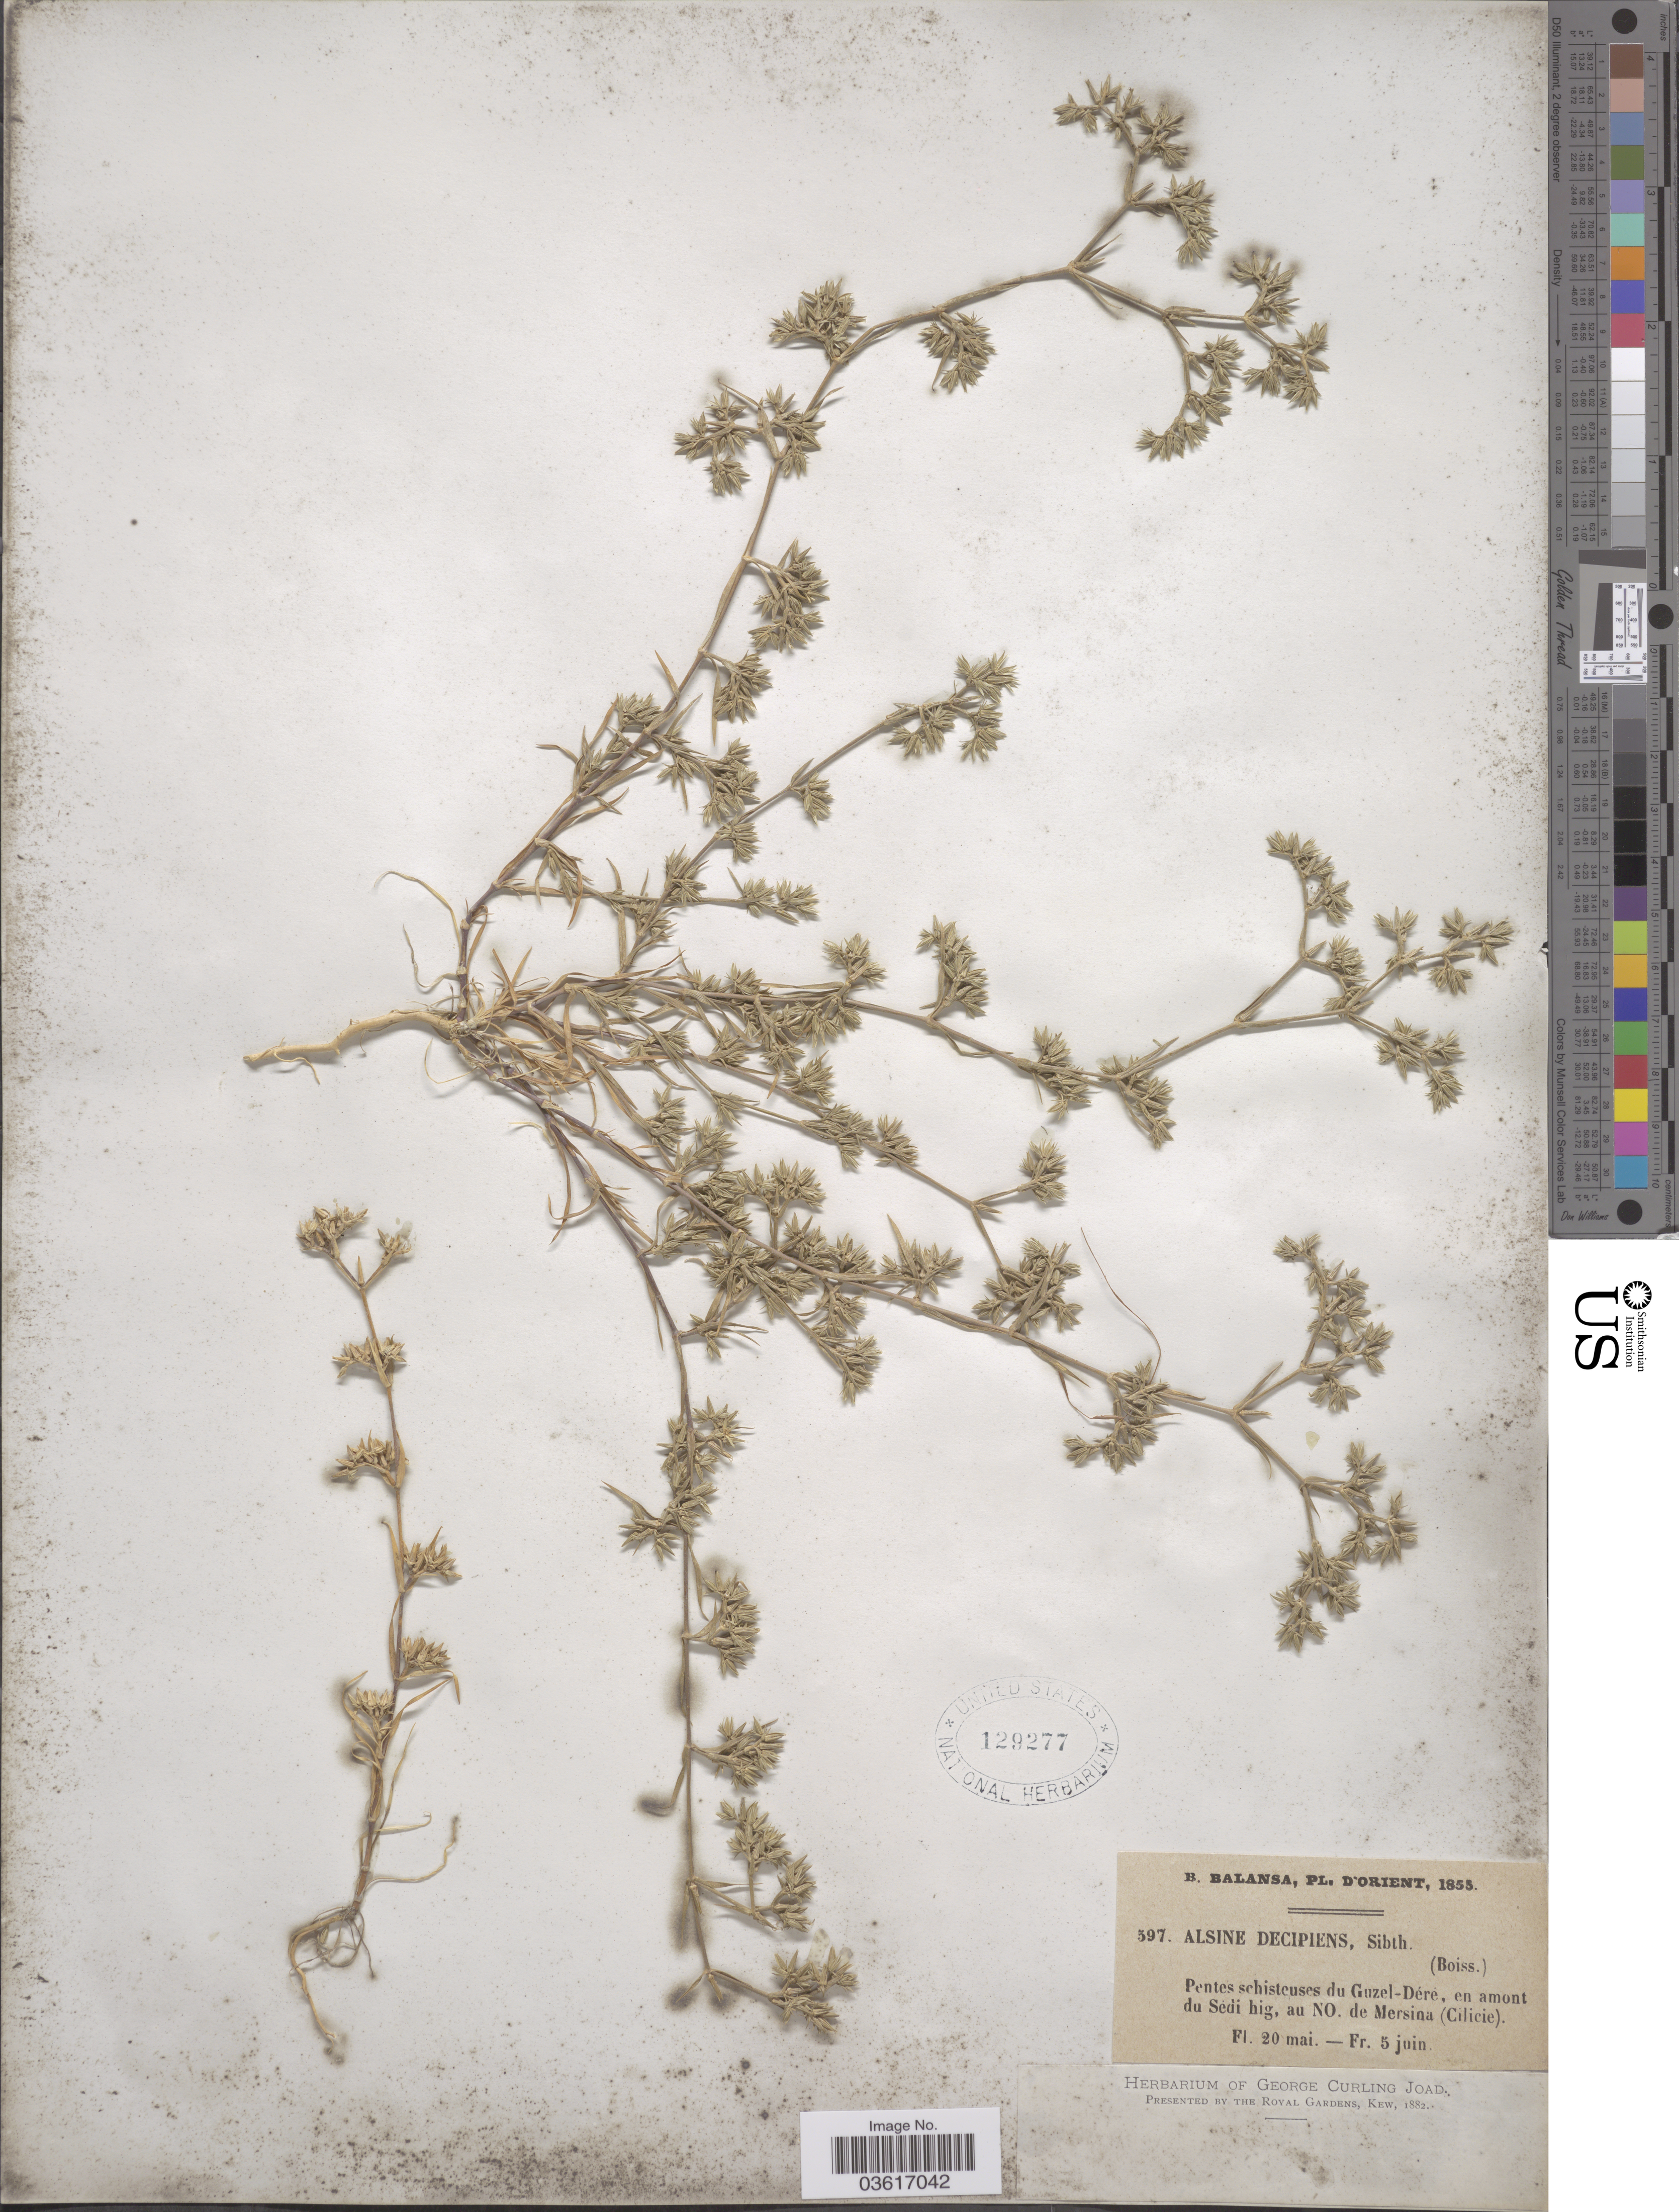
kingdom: Plantae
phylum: Tracheophyta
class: Magnoliopsida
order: Caryophyllales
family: Caryophyllaceae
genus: Minuartia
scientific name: Minuartia decipiens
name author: Bornm.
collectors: B. Balansa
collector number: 597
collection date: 1855-05-20/1855-06-05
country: Turkey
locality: Orient. Pentes schisteuses du Guzel-Dére, en amont du Sedi hig, au NO. de Mersina (Cilicie).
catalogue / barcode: US 129277